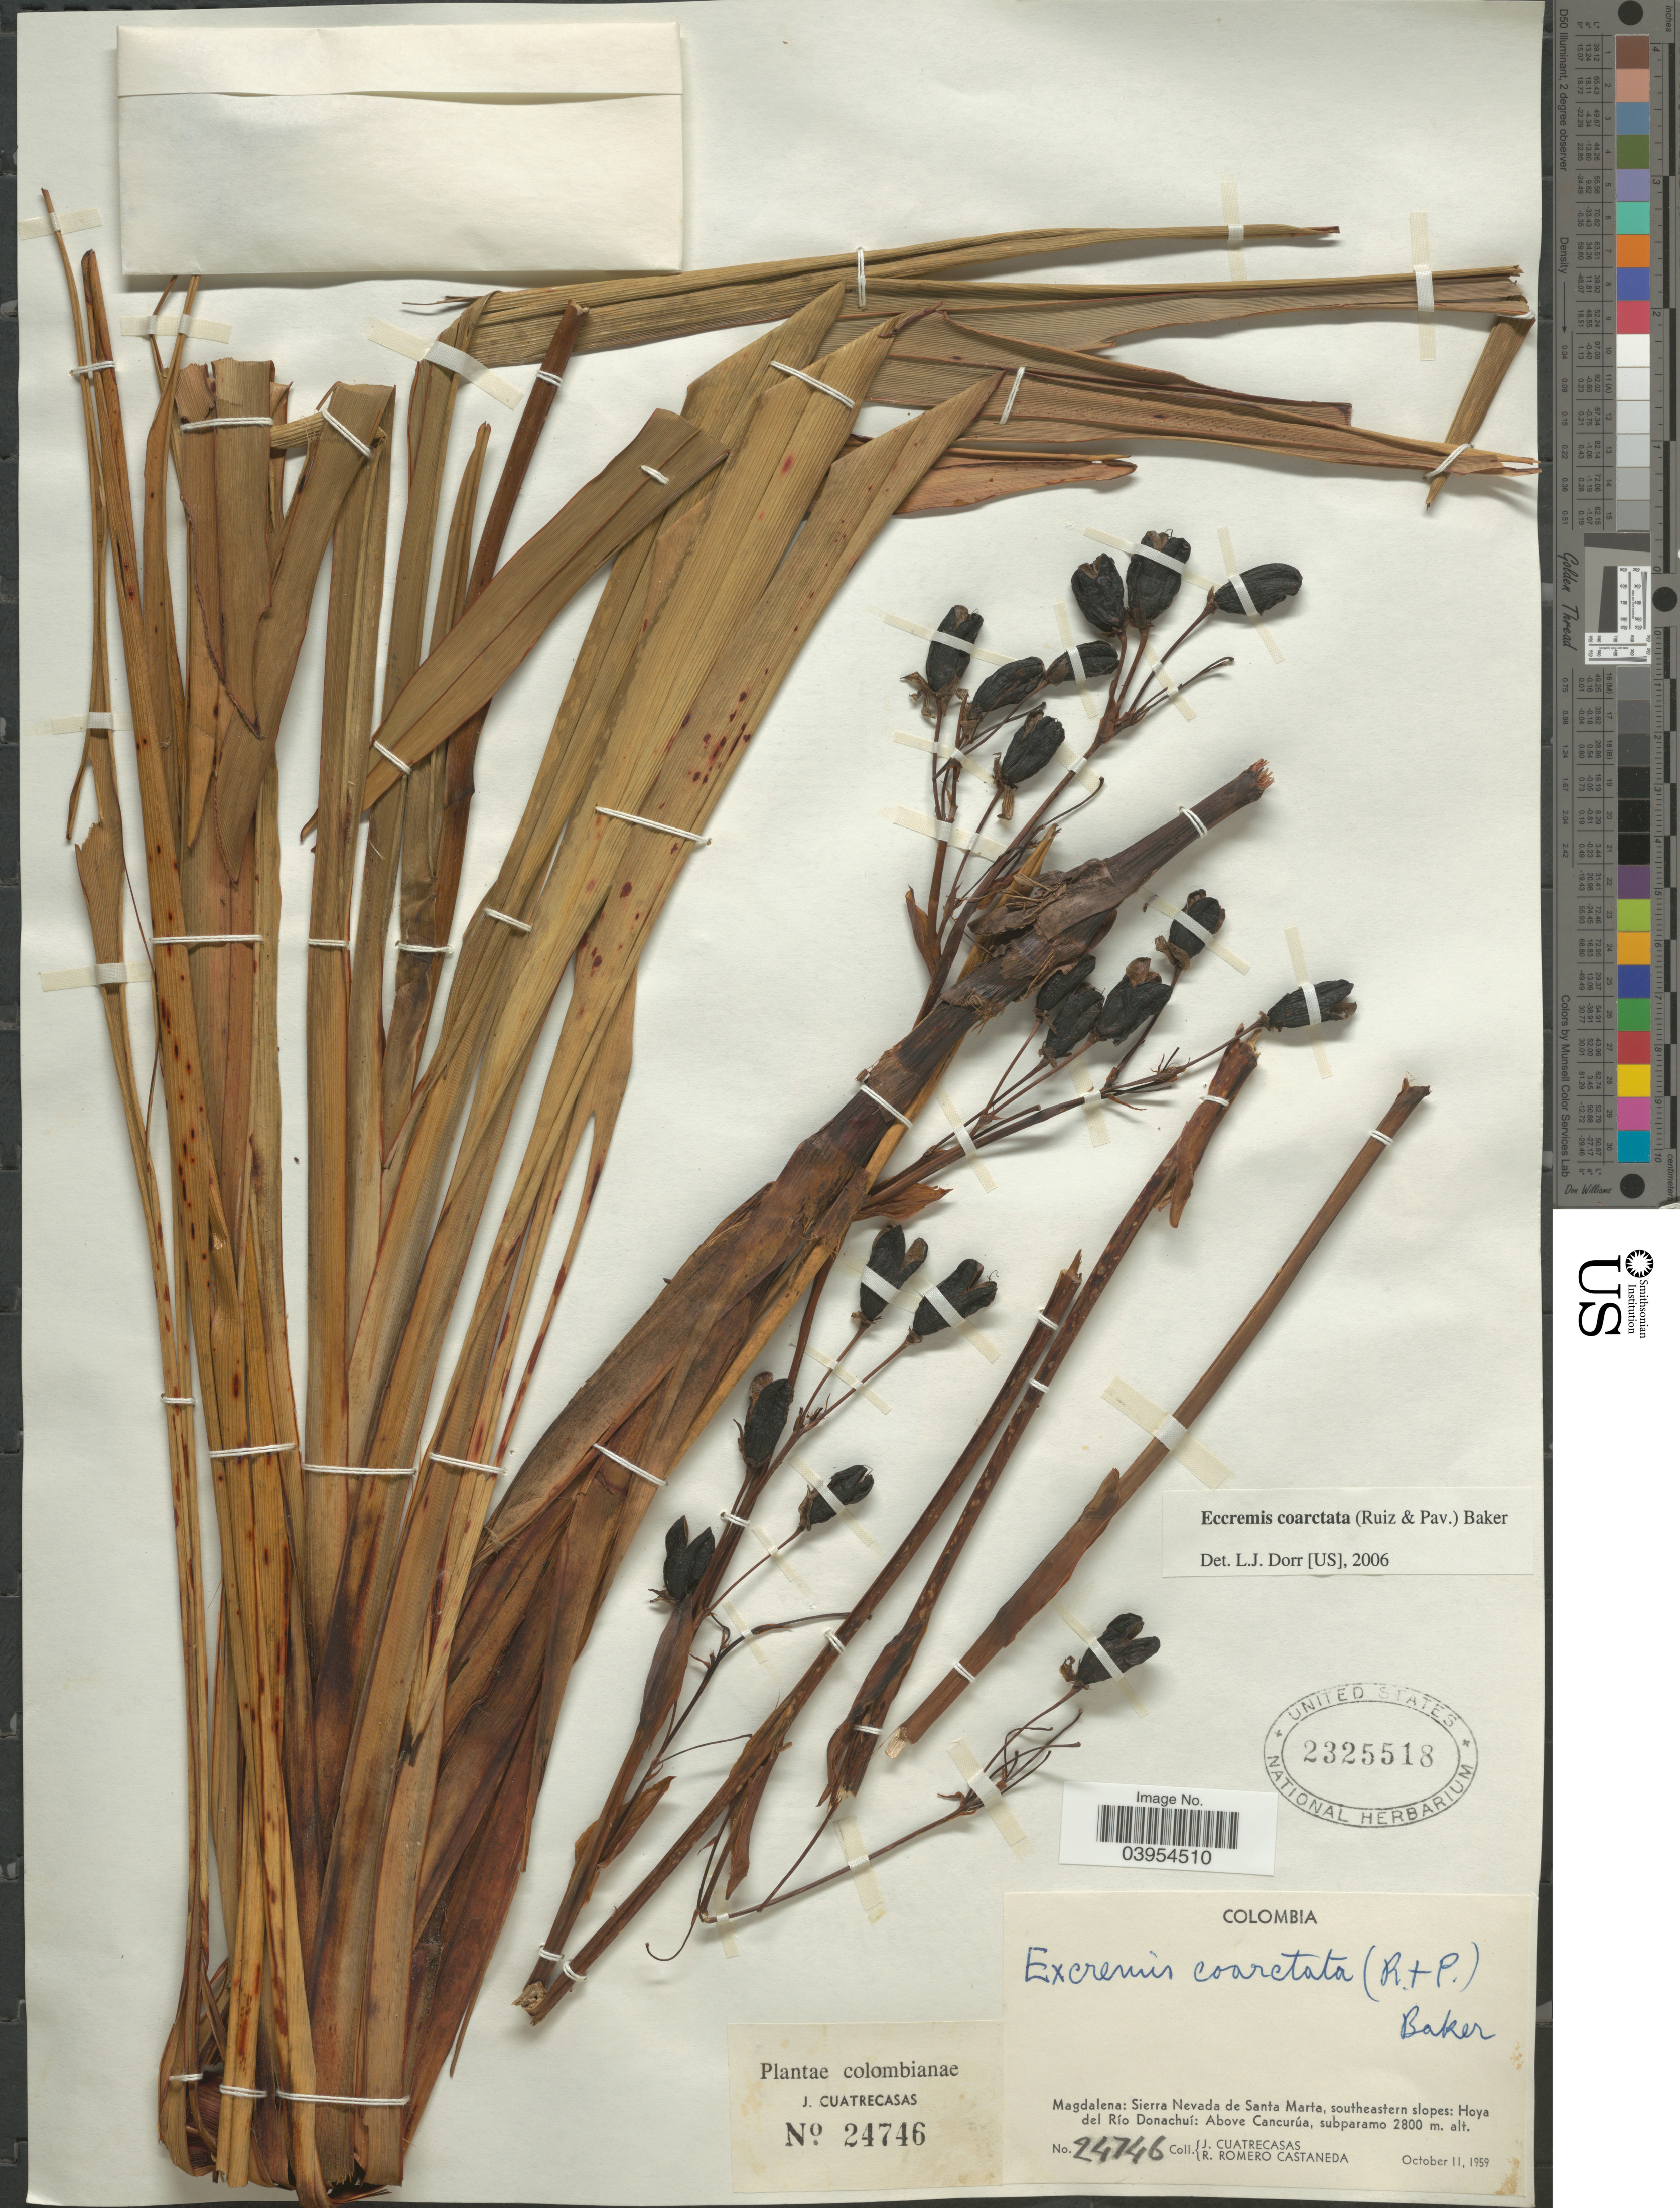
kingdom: Plantae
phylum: Tracheophyta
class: Liliopsida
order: Asparagales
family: Asphodelaceae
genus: Eccremis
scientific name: Eccremis coarctata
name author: Baker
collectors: J. Cuatrecasas & R. Romero Castañeda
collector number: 24746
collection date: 1959-10-11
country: Colombia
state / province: Magdalena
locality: Sierra Nevada de Santa Marta, southeastern slopes: Hoya del Río Donachuí: Above Cancurúa.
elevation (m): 2800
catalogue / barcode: US 2325518